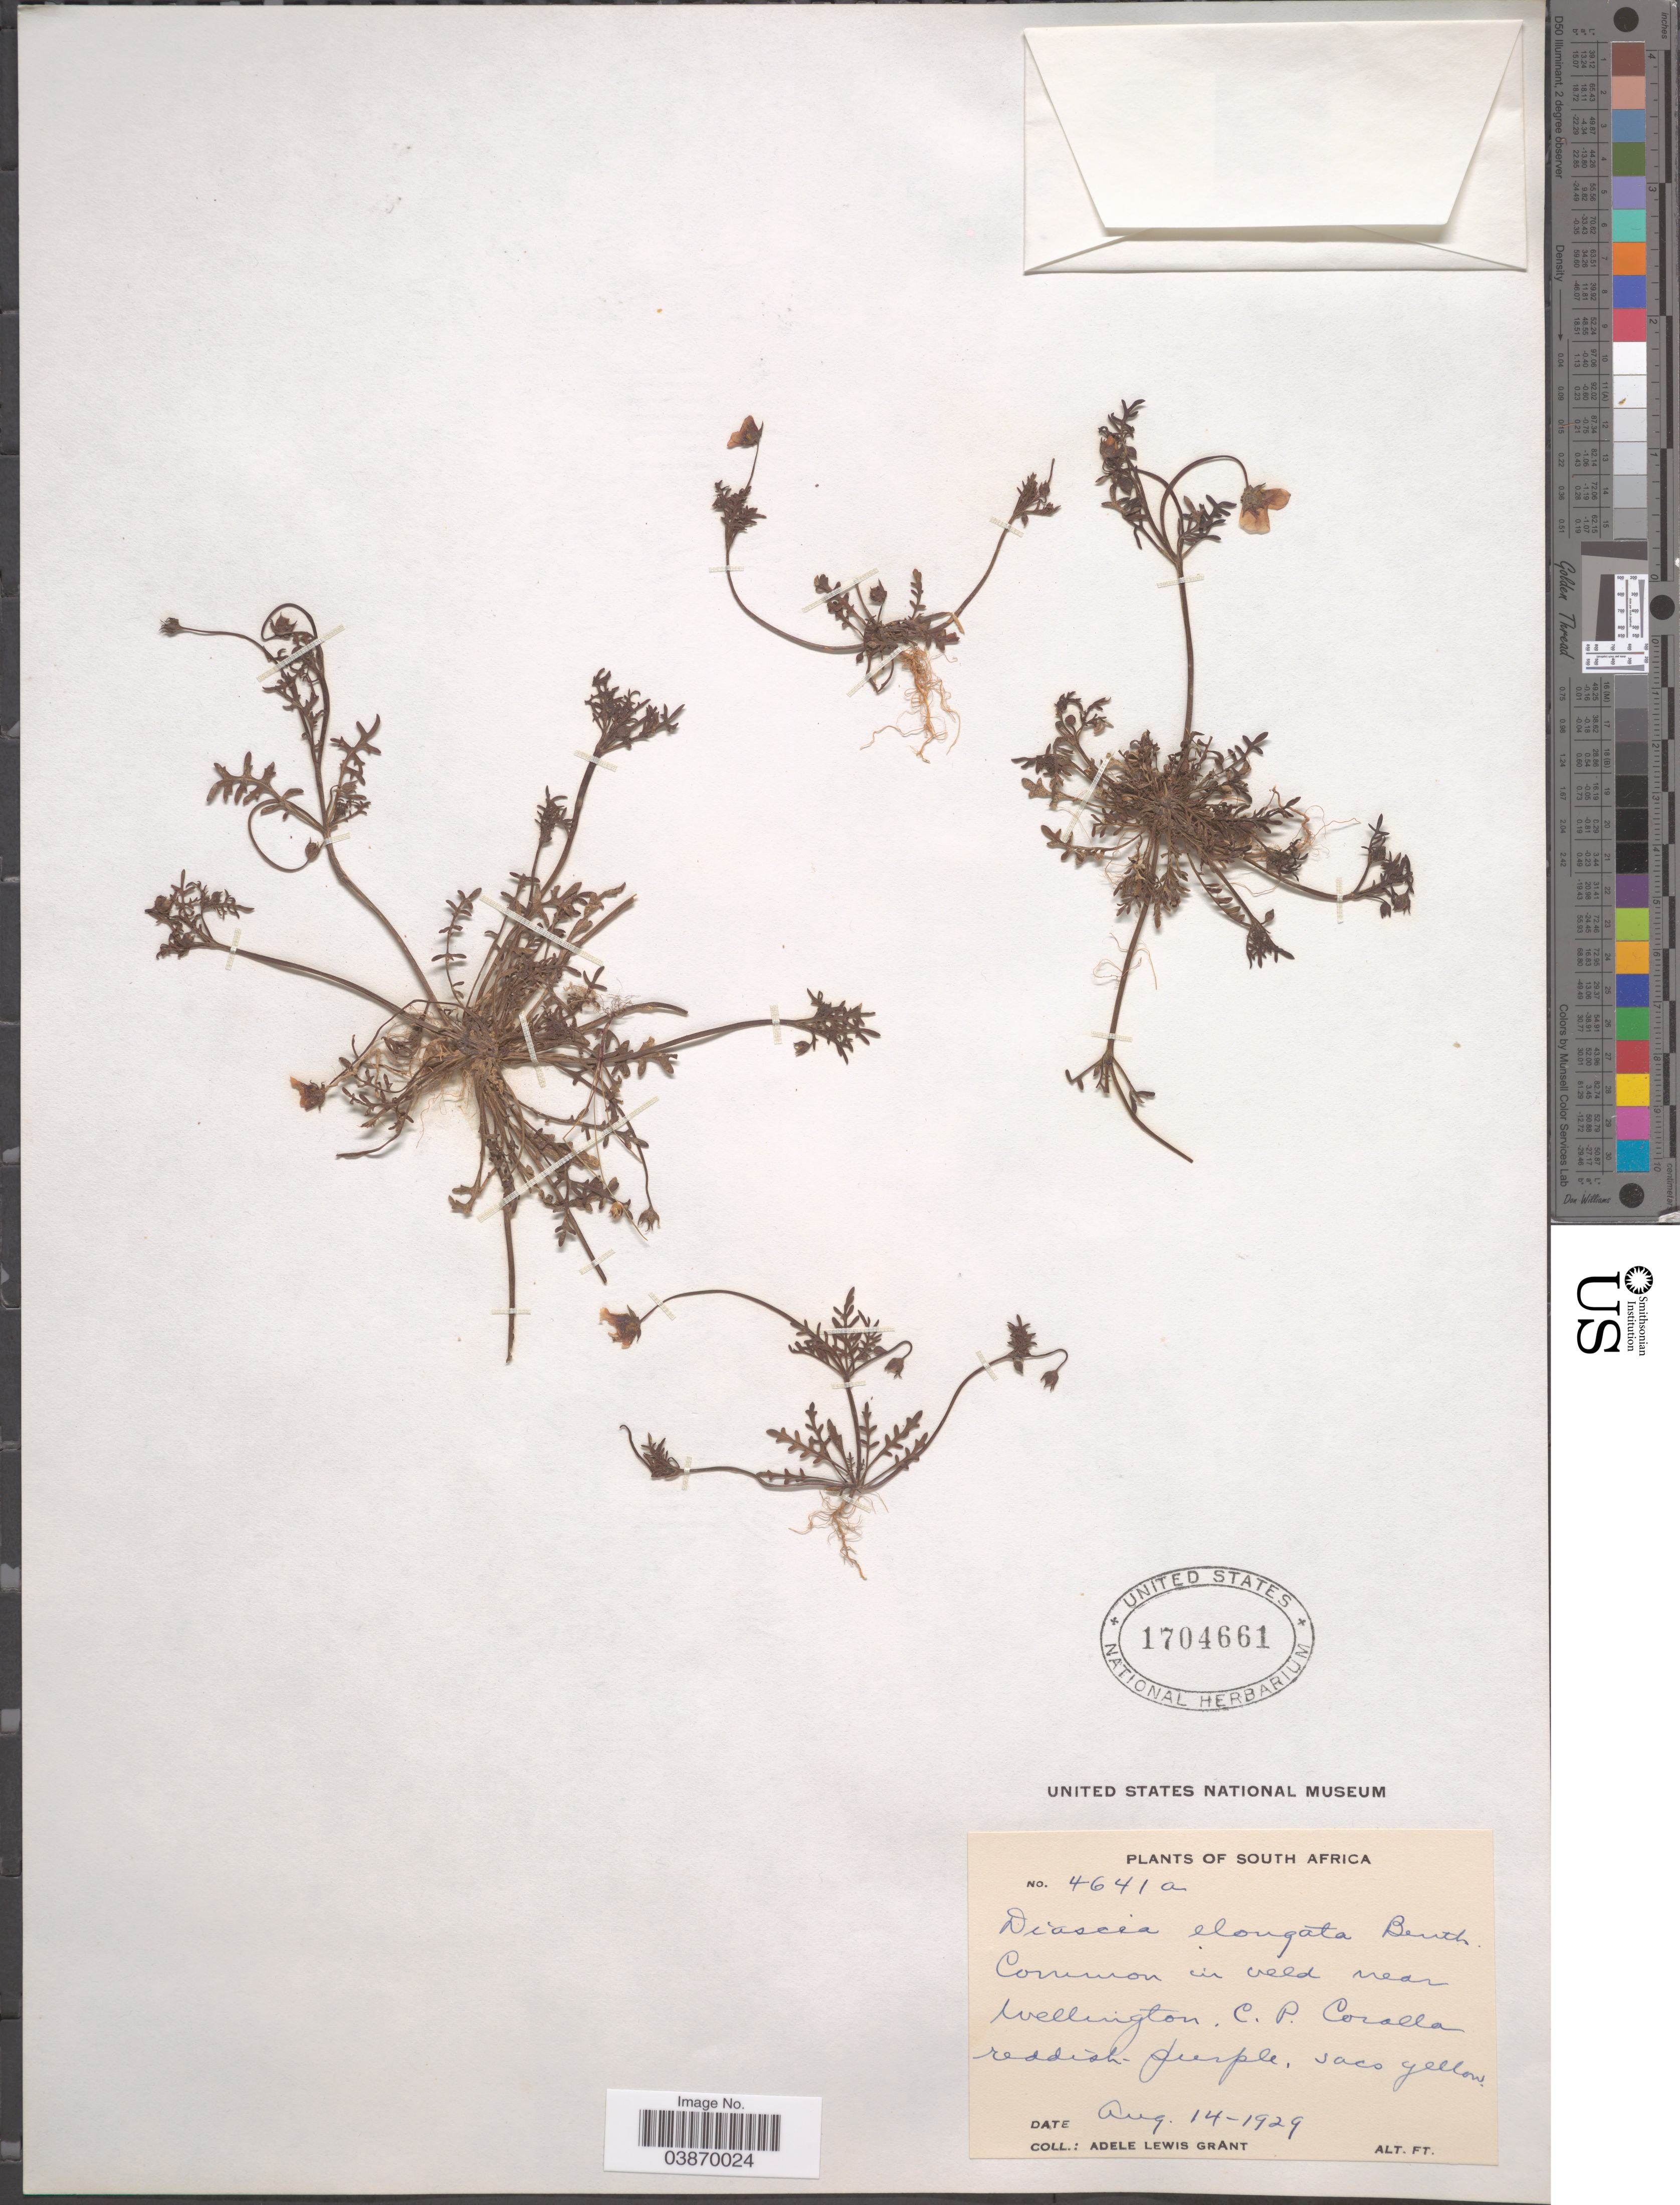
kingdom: Plantae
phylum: Tracheophyta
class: Magnoliopsida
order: Lamiales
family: Scrophulariaceae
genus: Diascia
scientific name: Diascia elongata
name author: Benth.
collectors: A. L. Grant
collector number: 4641a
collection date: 1929-08-14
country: South Africa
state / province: Western Cape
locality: Common in veld near Wellington.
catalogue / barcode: US 1704661